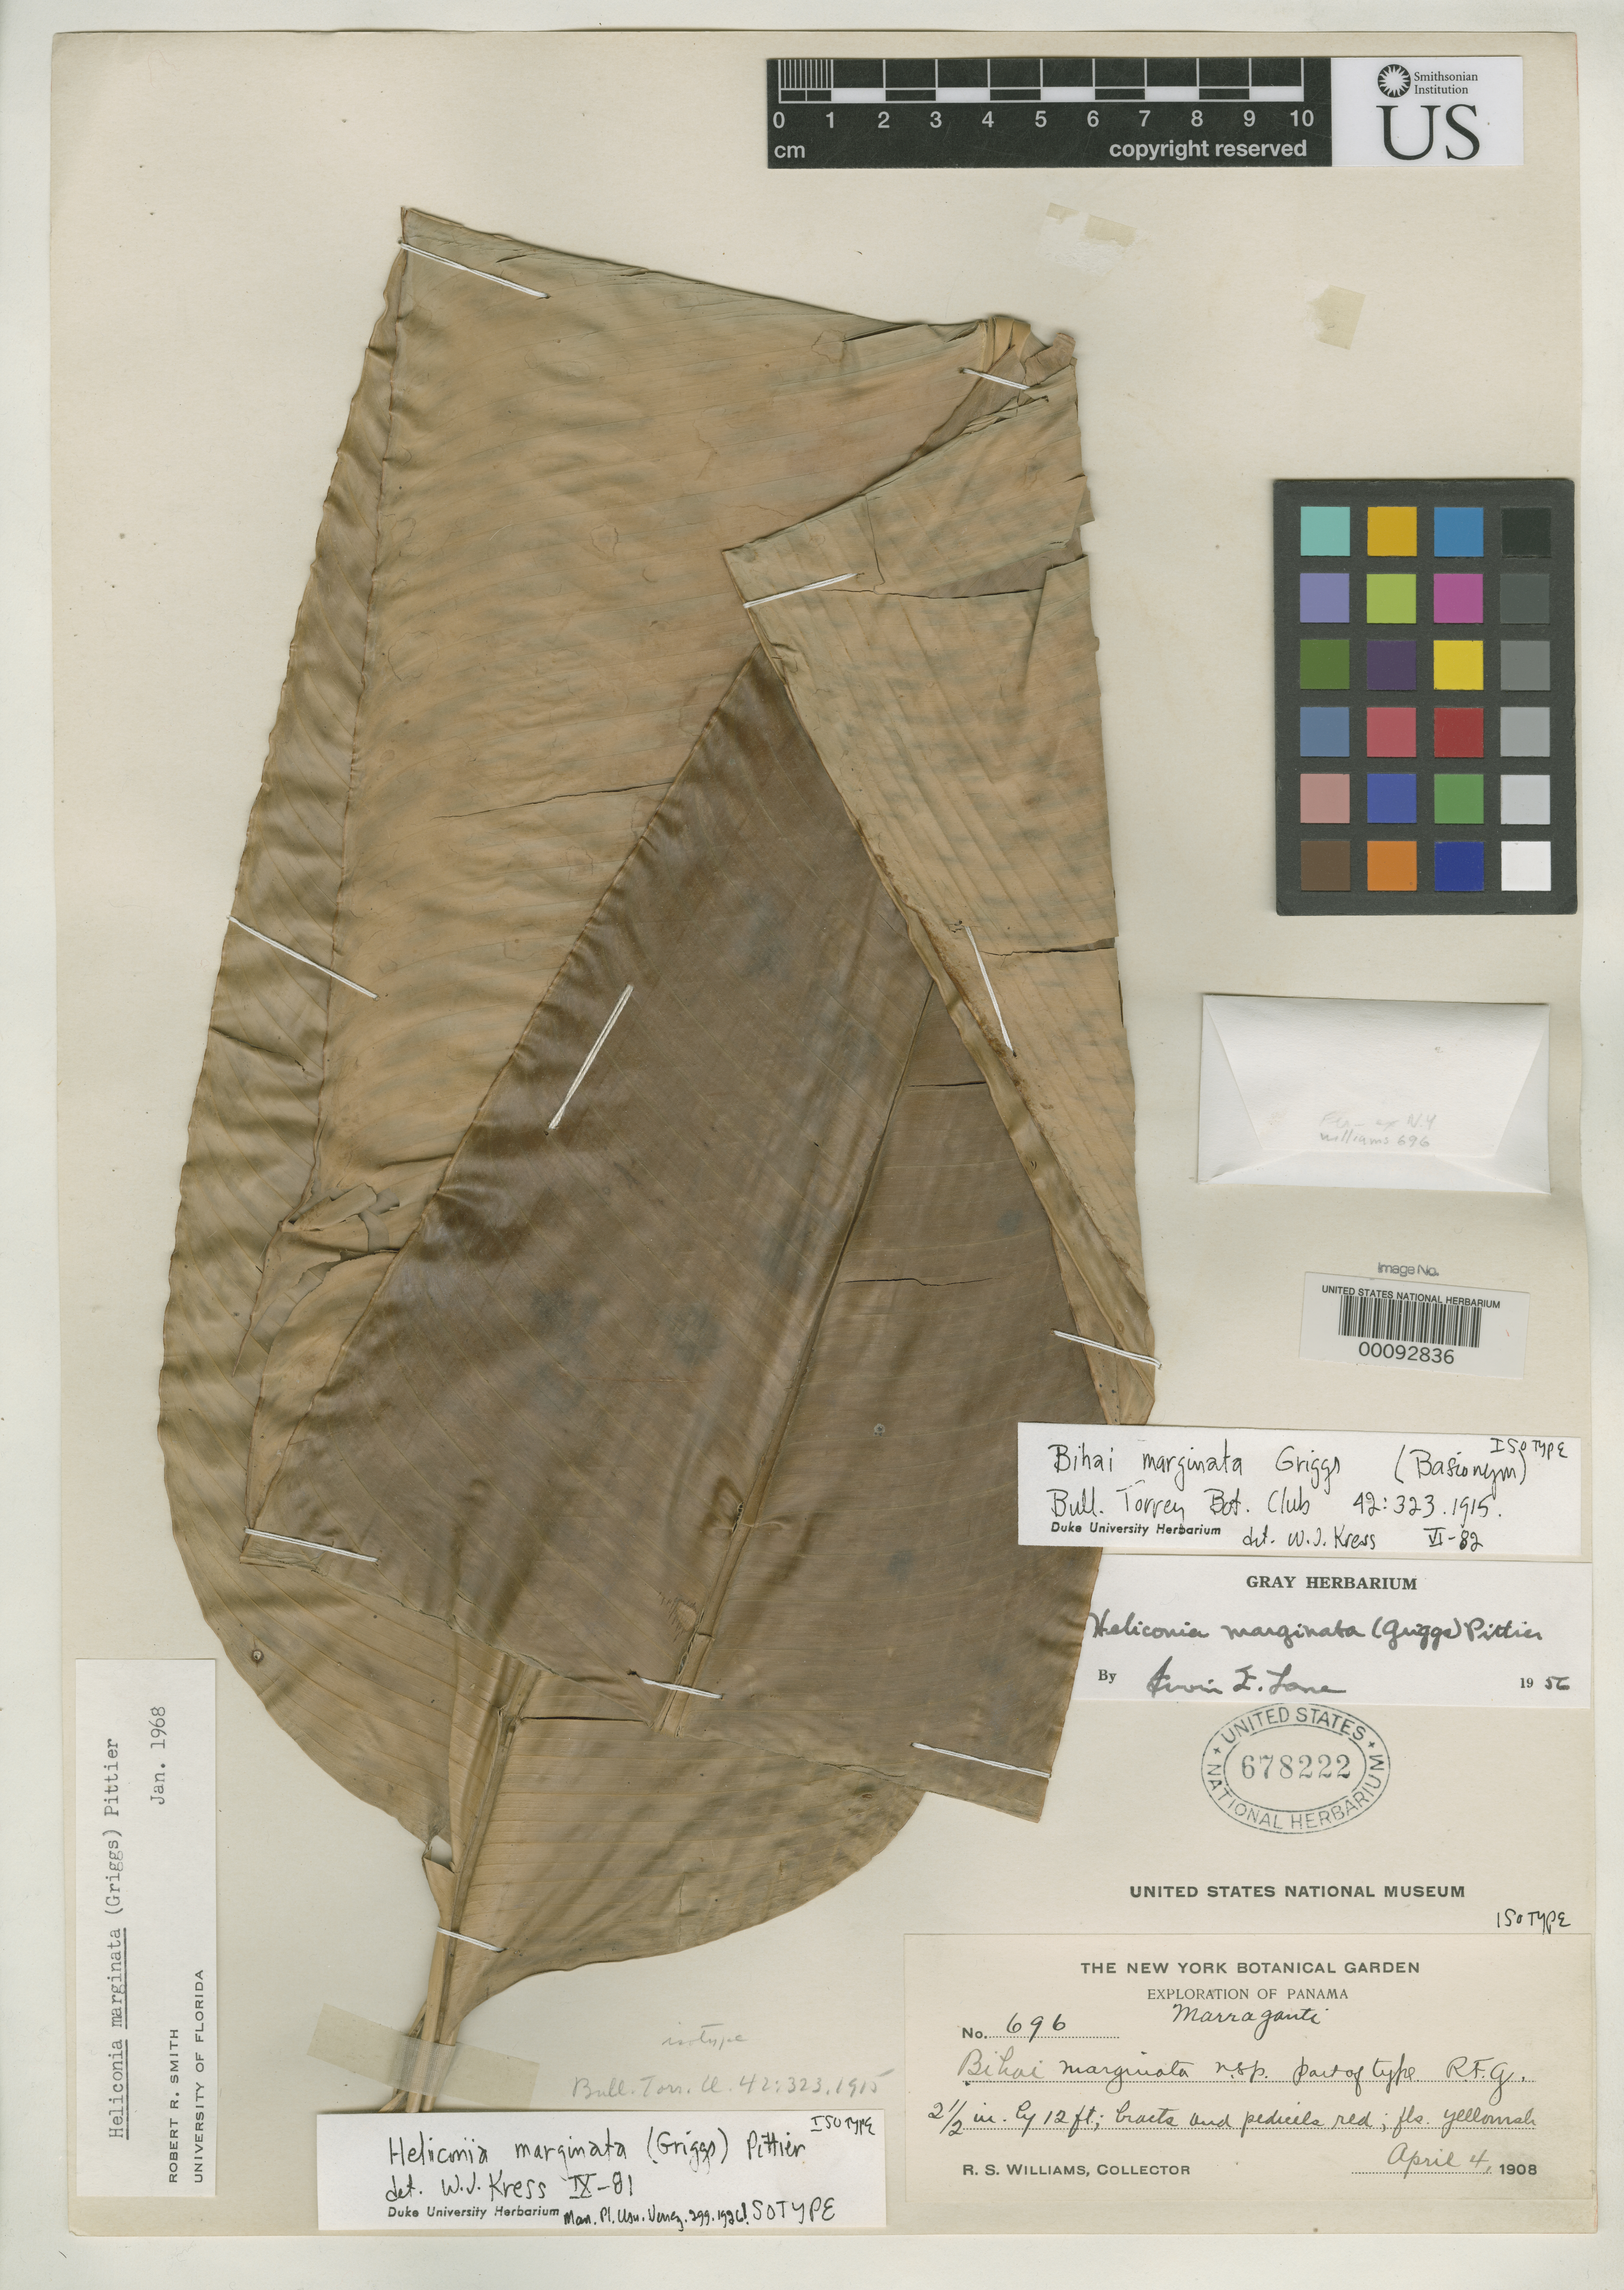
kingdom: Plantae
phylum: Tracheophyta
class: Liliopsida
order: Zingiberales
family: Heliconiaceae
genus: Bihai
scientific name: Bihai marginata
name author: R.F. Griggs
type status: Isotype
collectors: R. S. Williams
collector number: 696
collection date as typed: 03 Apr 1908 to 09 Apr 1908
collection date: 1908-04-03/1908-04-09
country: Panama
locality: Marraganti & vicinity.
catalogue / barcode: US 678222